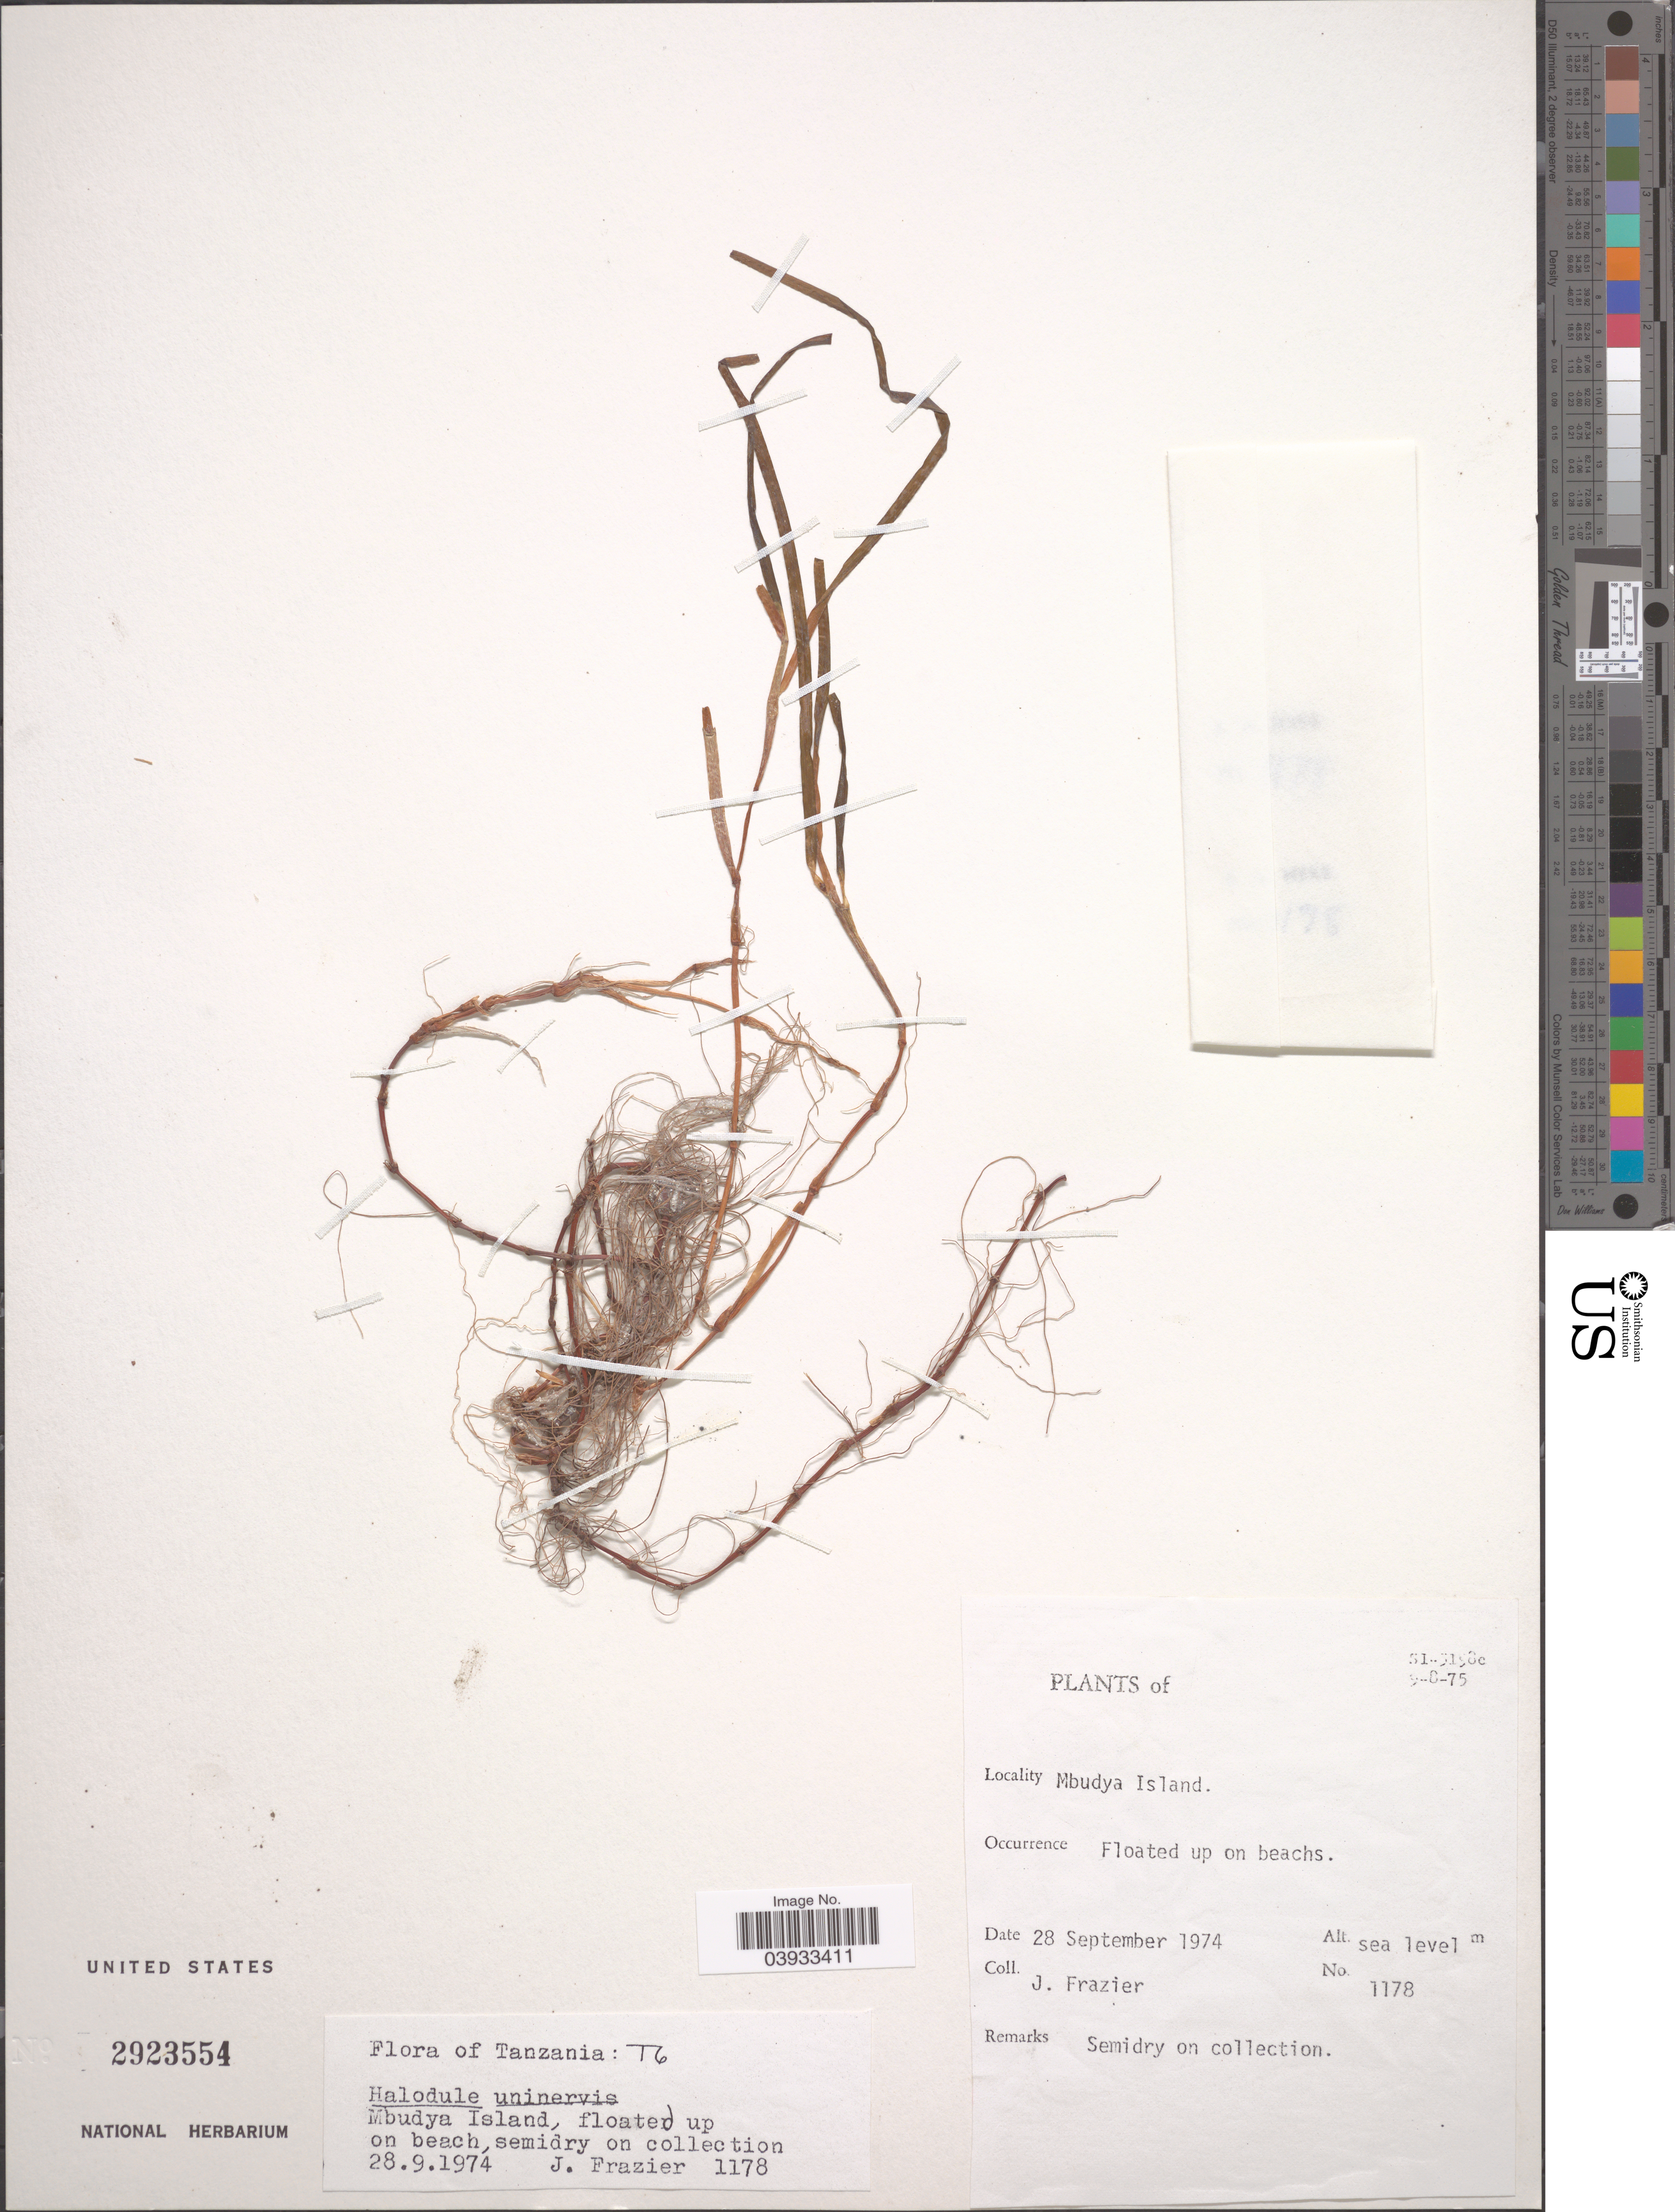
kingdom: Plantae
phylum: Tracheophyta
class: Liliopsida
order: Alismatales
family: Cymodoceaceae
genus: Halodule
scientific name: Halodule uninervis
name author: (Forssk.) Asch.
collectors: J. Frazier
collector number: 1178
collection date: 1974-09-28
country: Tanzania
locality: T6. Mbudya Island.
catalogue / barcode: US 2923554